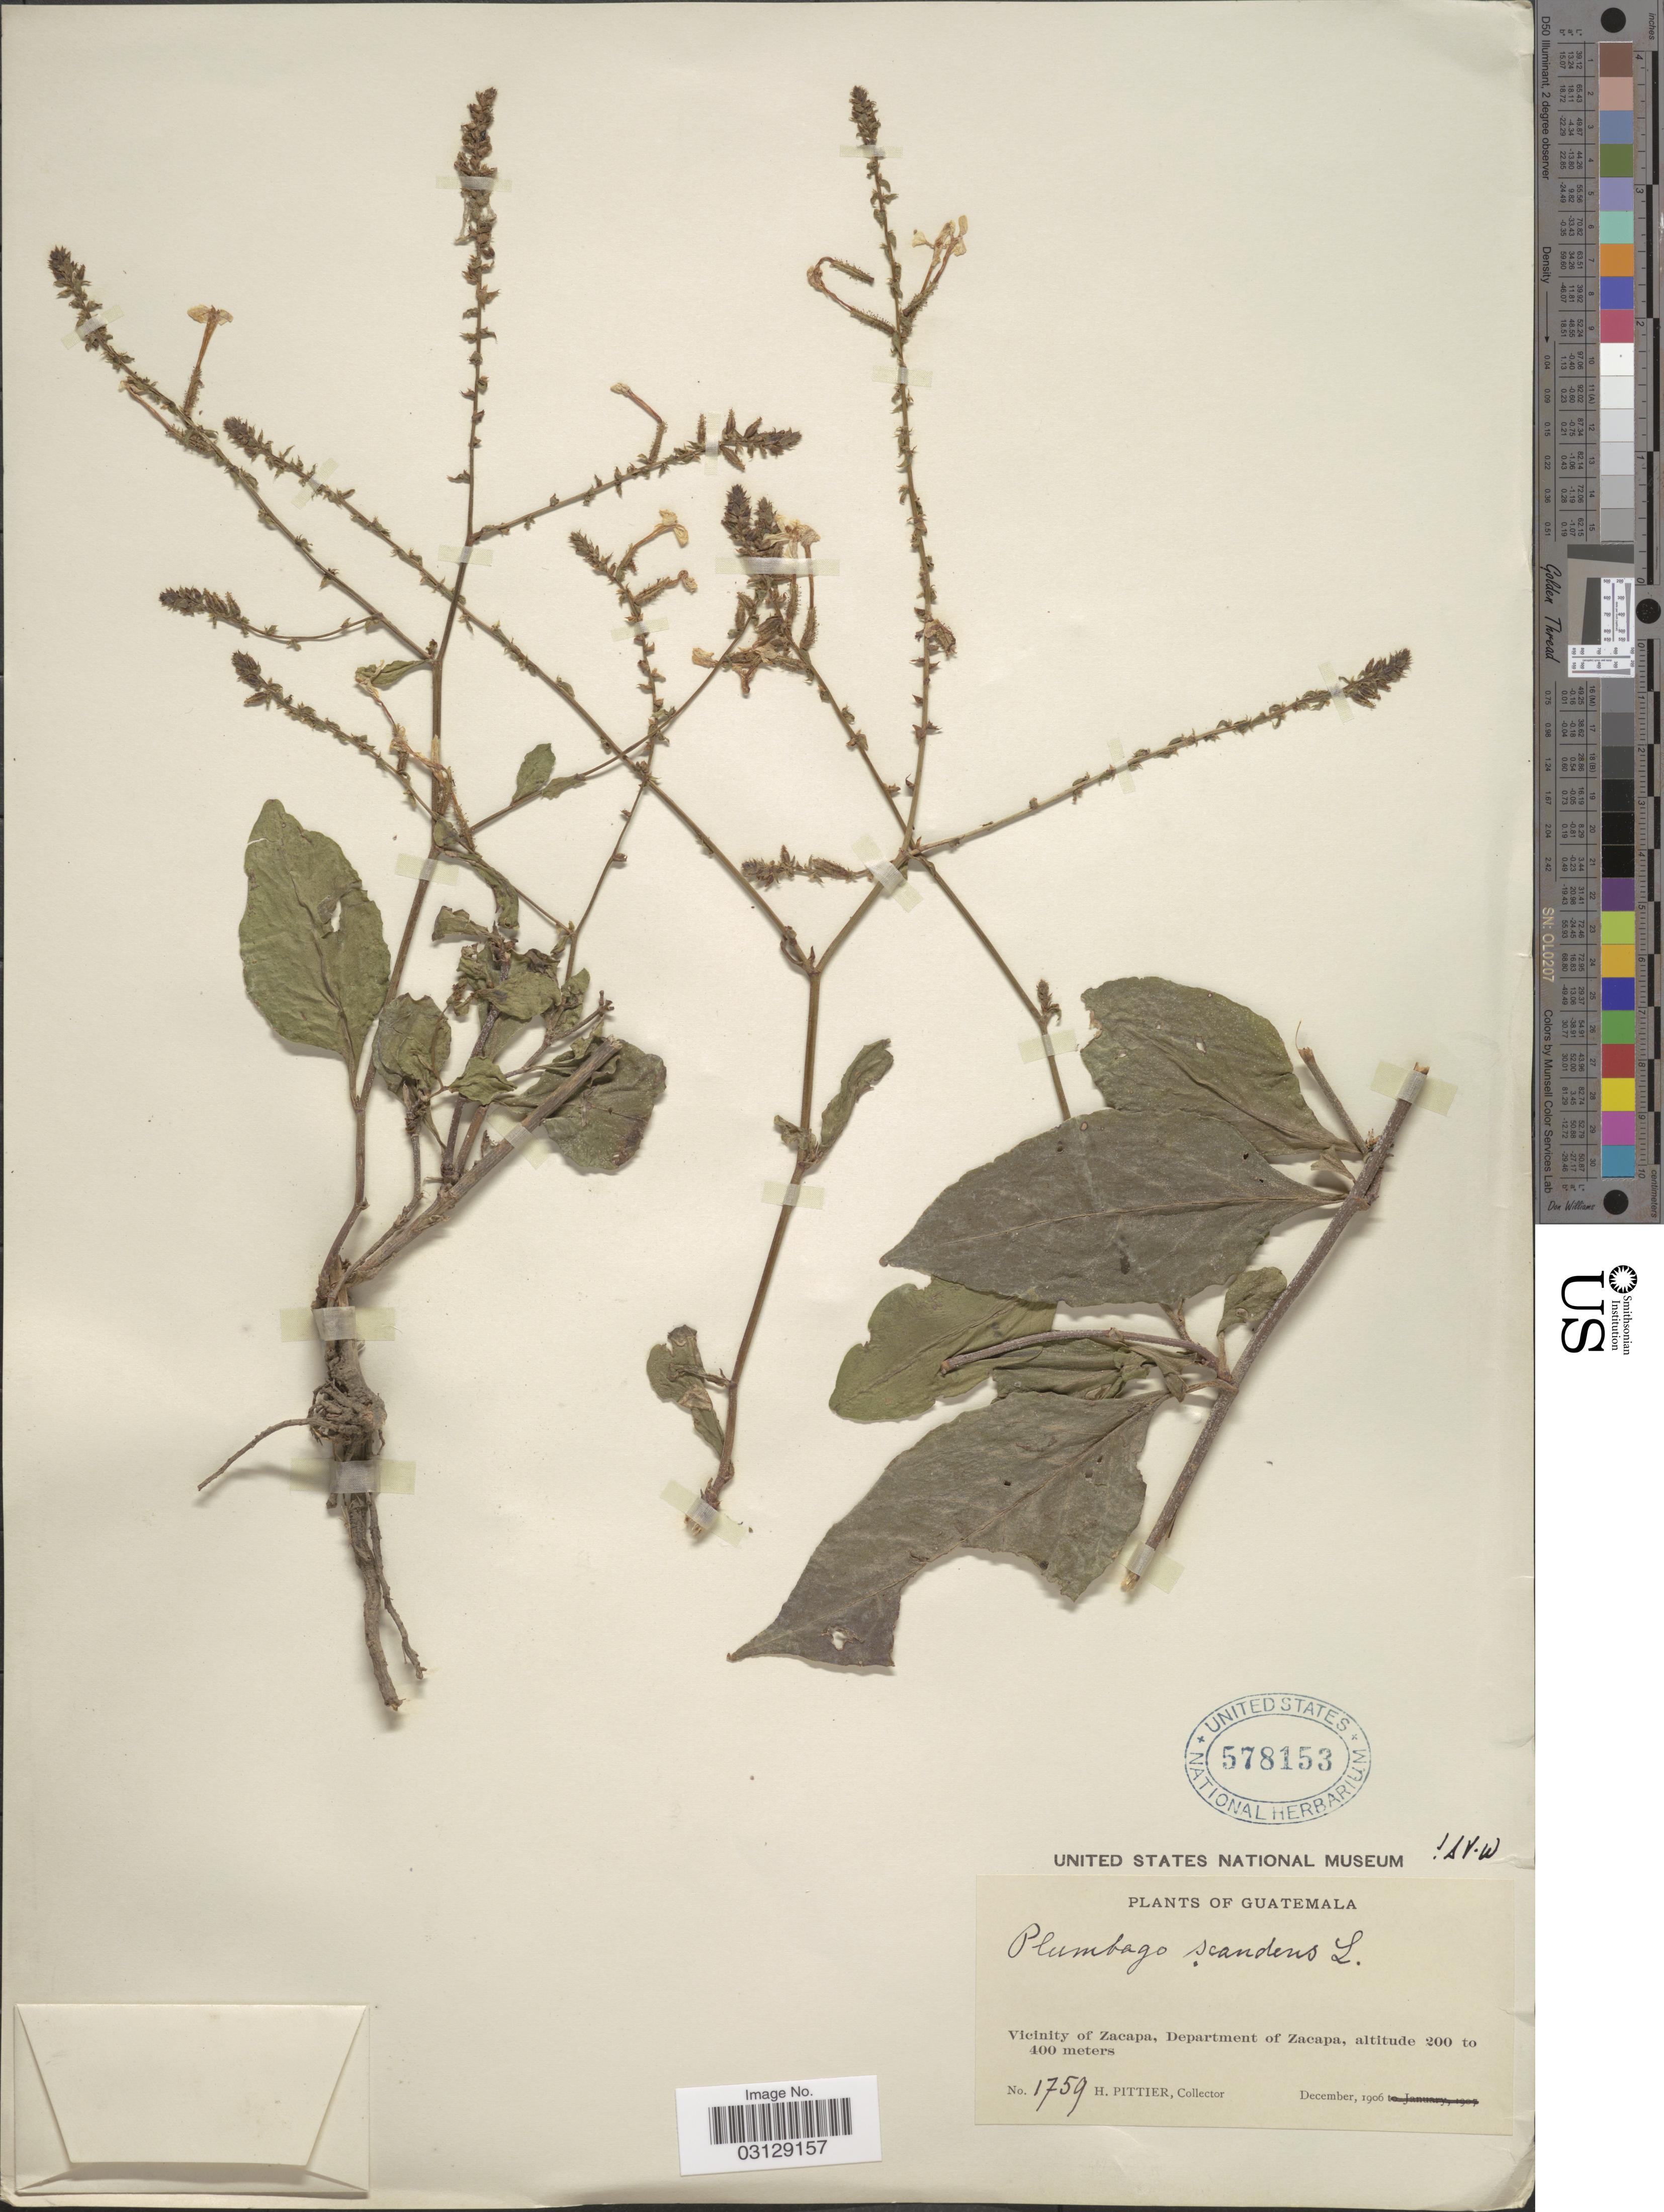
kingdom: Plantae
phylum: Tracheophyta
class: Magnoliopsida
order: Caryophyllales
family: Plumbaginaceae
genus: Plumbago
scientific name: Plumbago scandens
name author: L.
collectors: H. F. Pittier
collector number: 1759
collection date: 1906-12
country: Guatemala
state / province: Zacapa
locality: Vicinity of Zacapa, Department of Zacapa.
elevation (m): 200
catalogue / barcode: US 578153